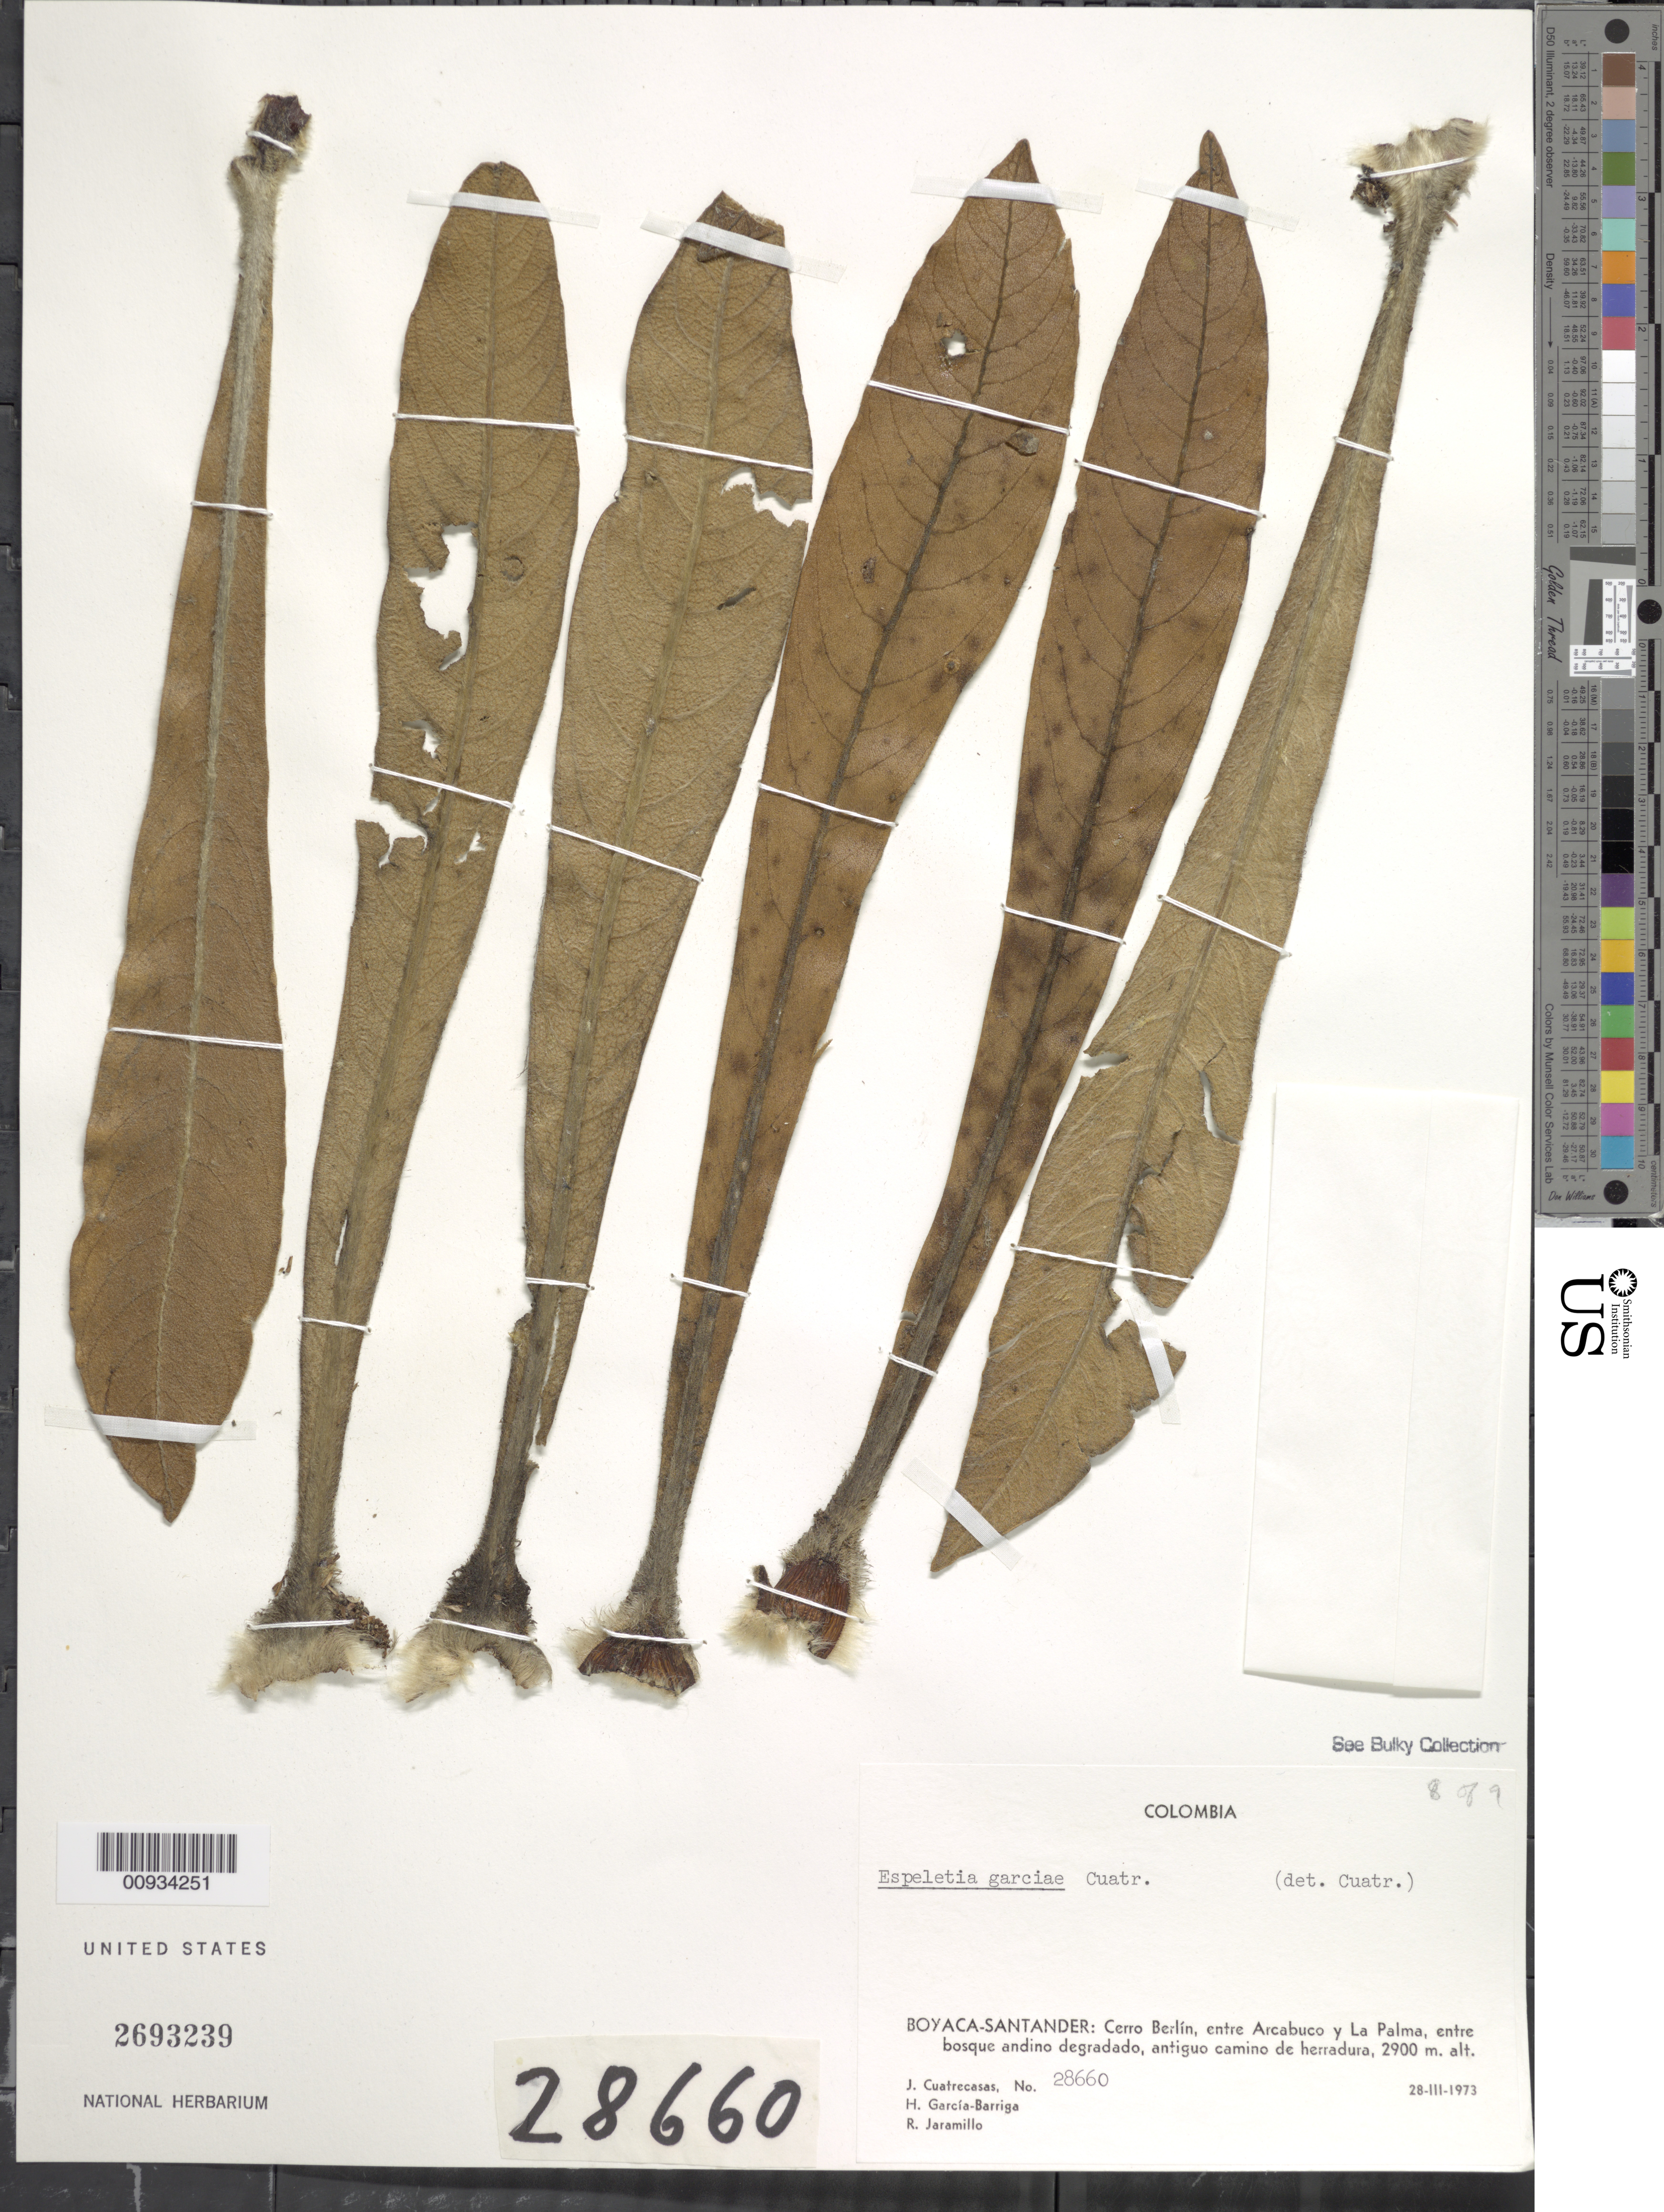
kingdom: Plantae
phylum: Tracheophyta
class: Magnoliopsida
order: Asterales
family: Asteraceae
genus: Espeletiopsis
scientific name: Espeletiopsis garciae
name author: (Cuatrec.) Cuatrec.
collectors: J. Cuatrecasas, H. García Barriga & R. Jaramillo M.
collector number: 28660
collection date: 1973-03-28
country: Colombia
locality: Boyaca-Santander: Cerro Berlin, entre Arcabuco y La Palma, entre bosque andino degradado, antigua camino de herradura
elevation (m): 2900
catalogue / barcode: US 2693239